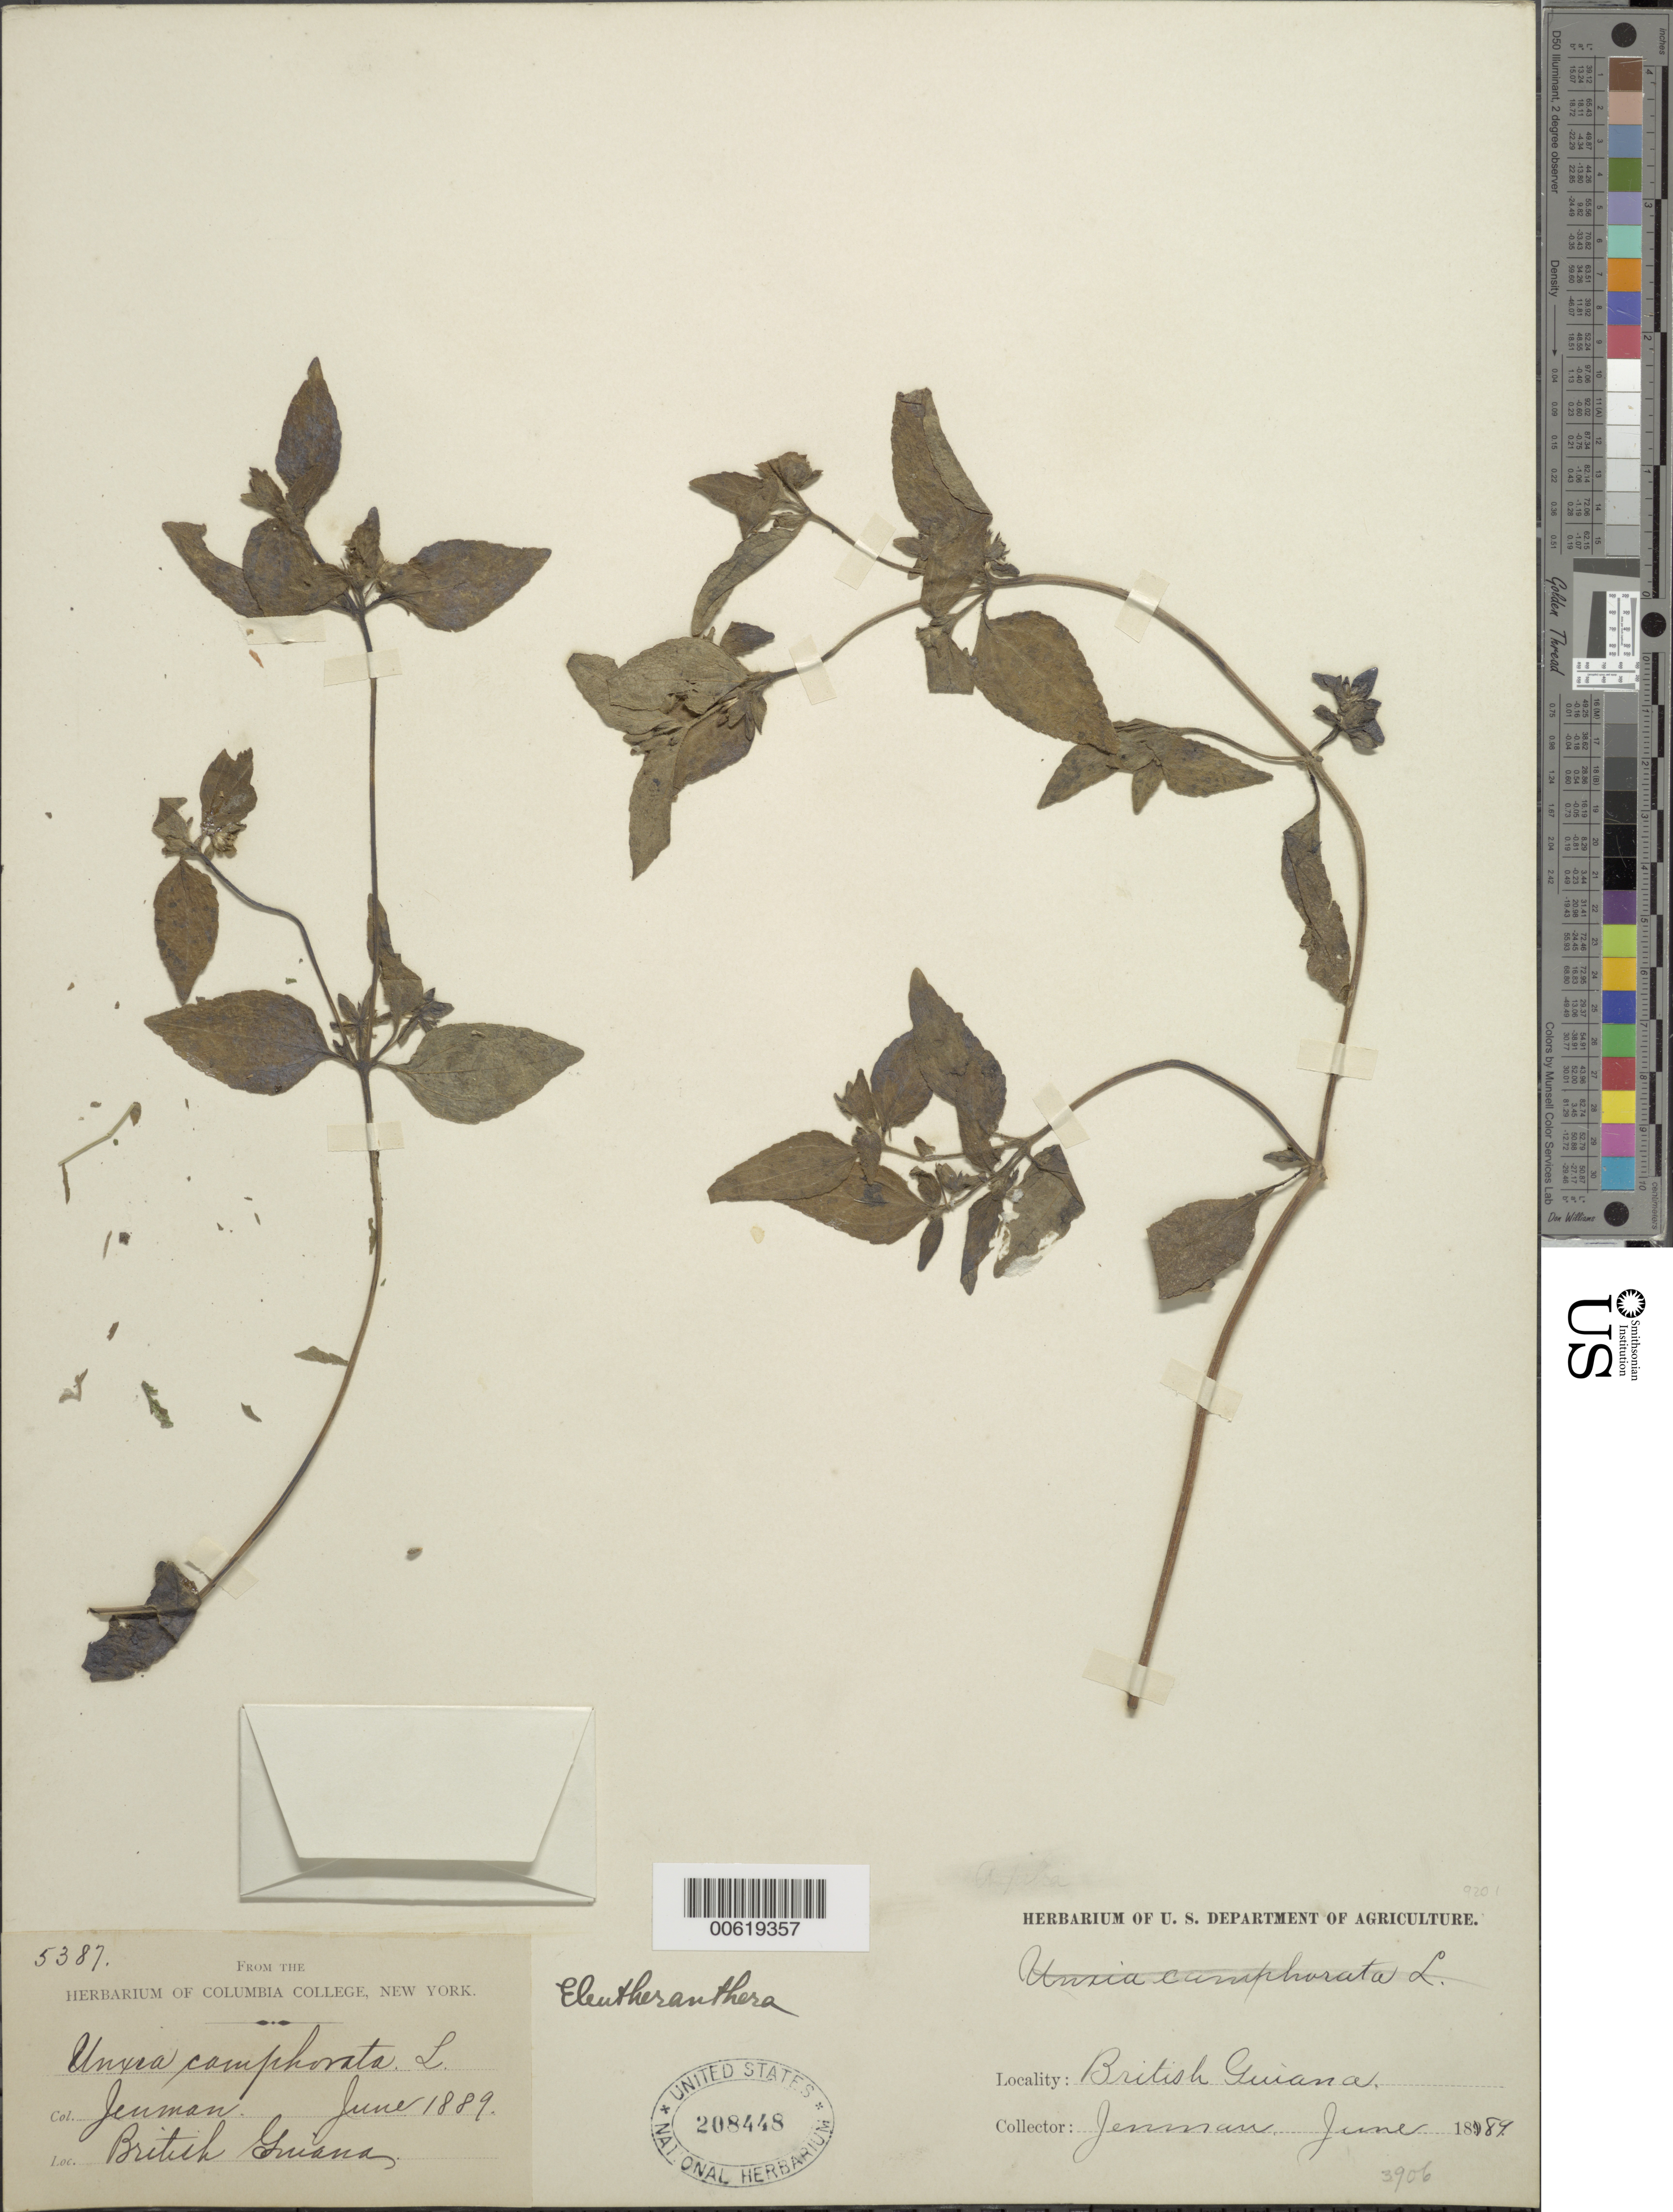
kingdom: Plantae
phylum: Tracheophyta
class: Magnoliopsida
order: Asterales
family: Asteraceae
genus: Eleutheranthera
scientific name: Eleutheranthera ruderalis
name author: (Sw.) Sch. Bip.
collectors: G. S. Jenman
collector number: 5387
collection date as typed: June 1889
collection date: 1889-06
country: Guyana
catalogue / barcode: US 208448